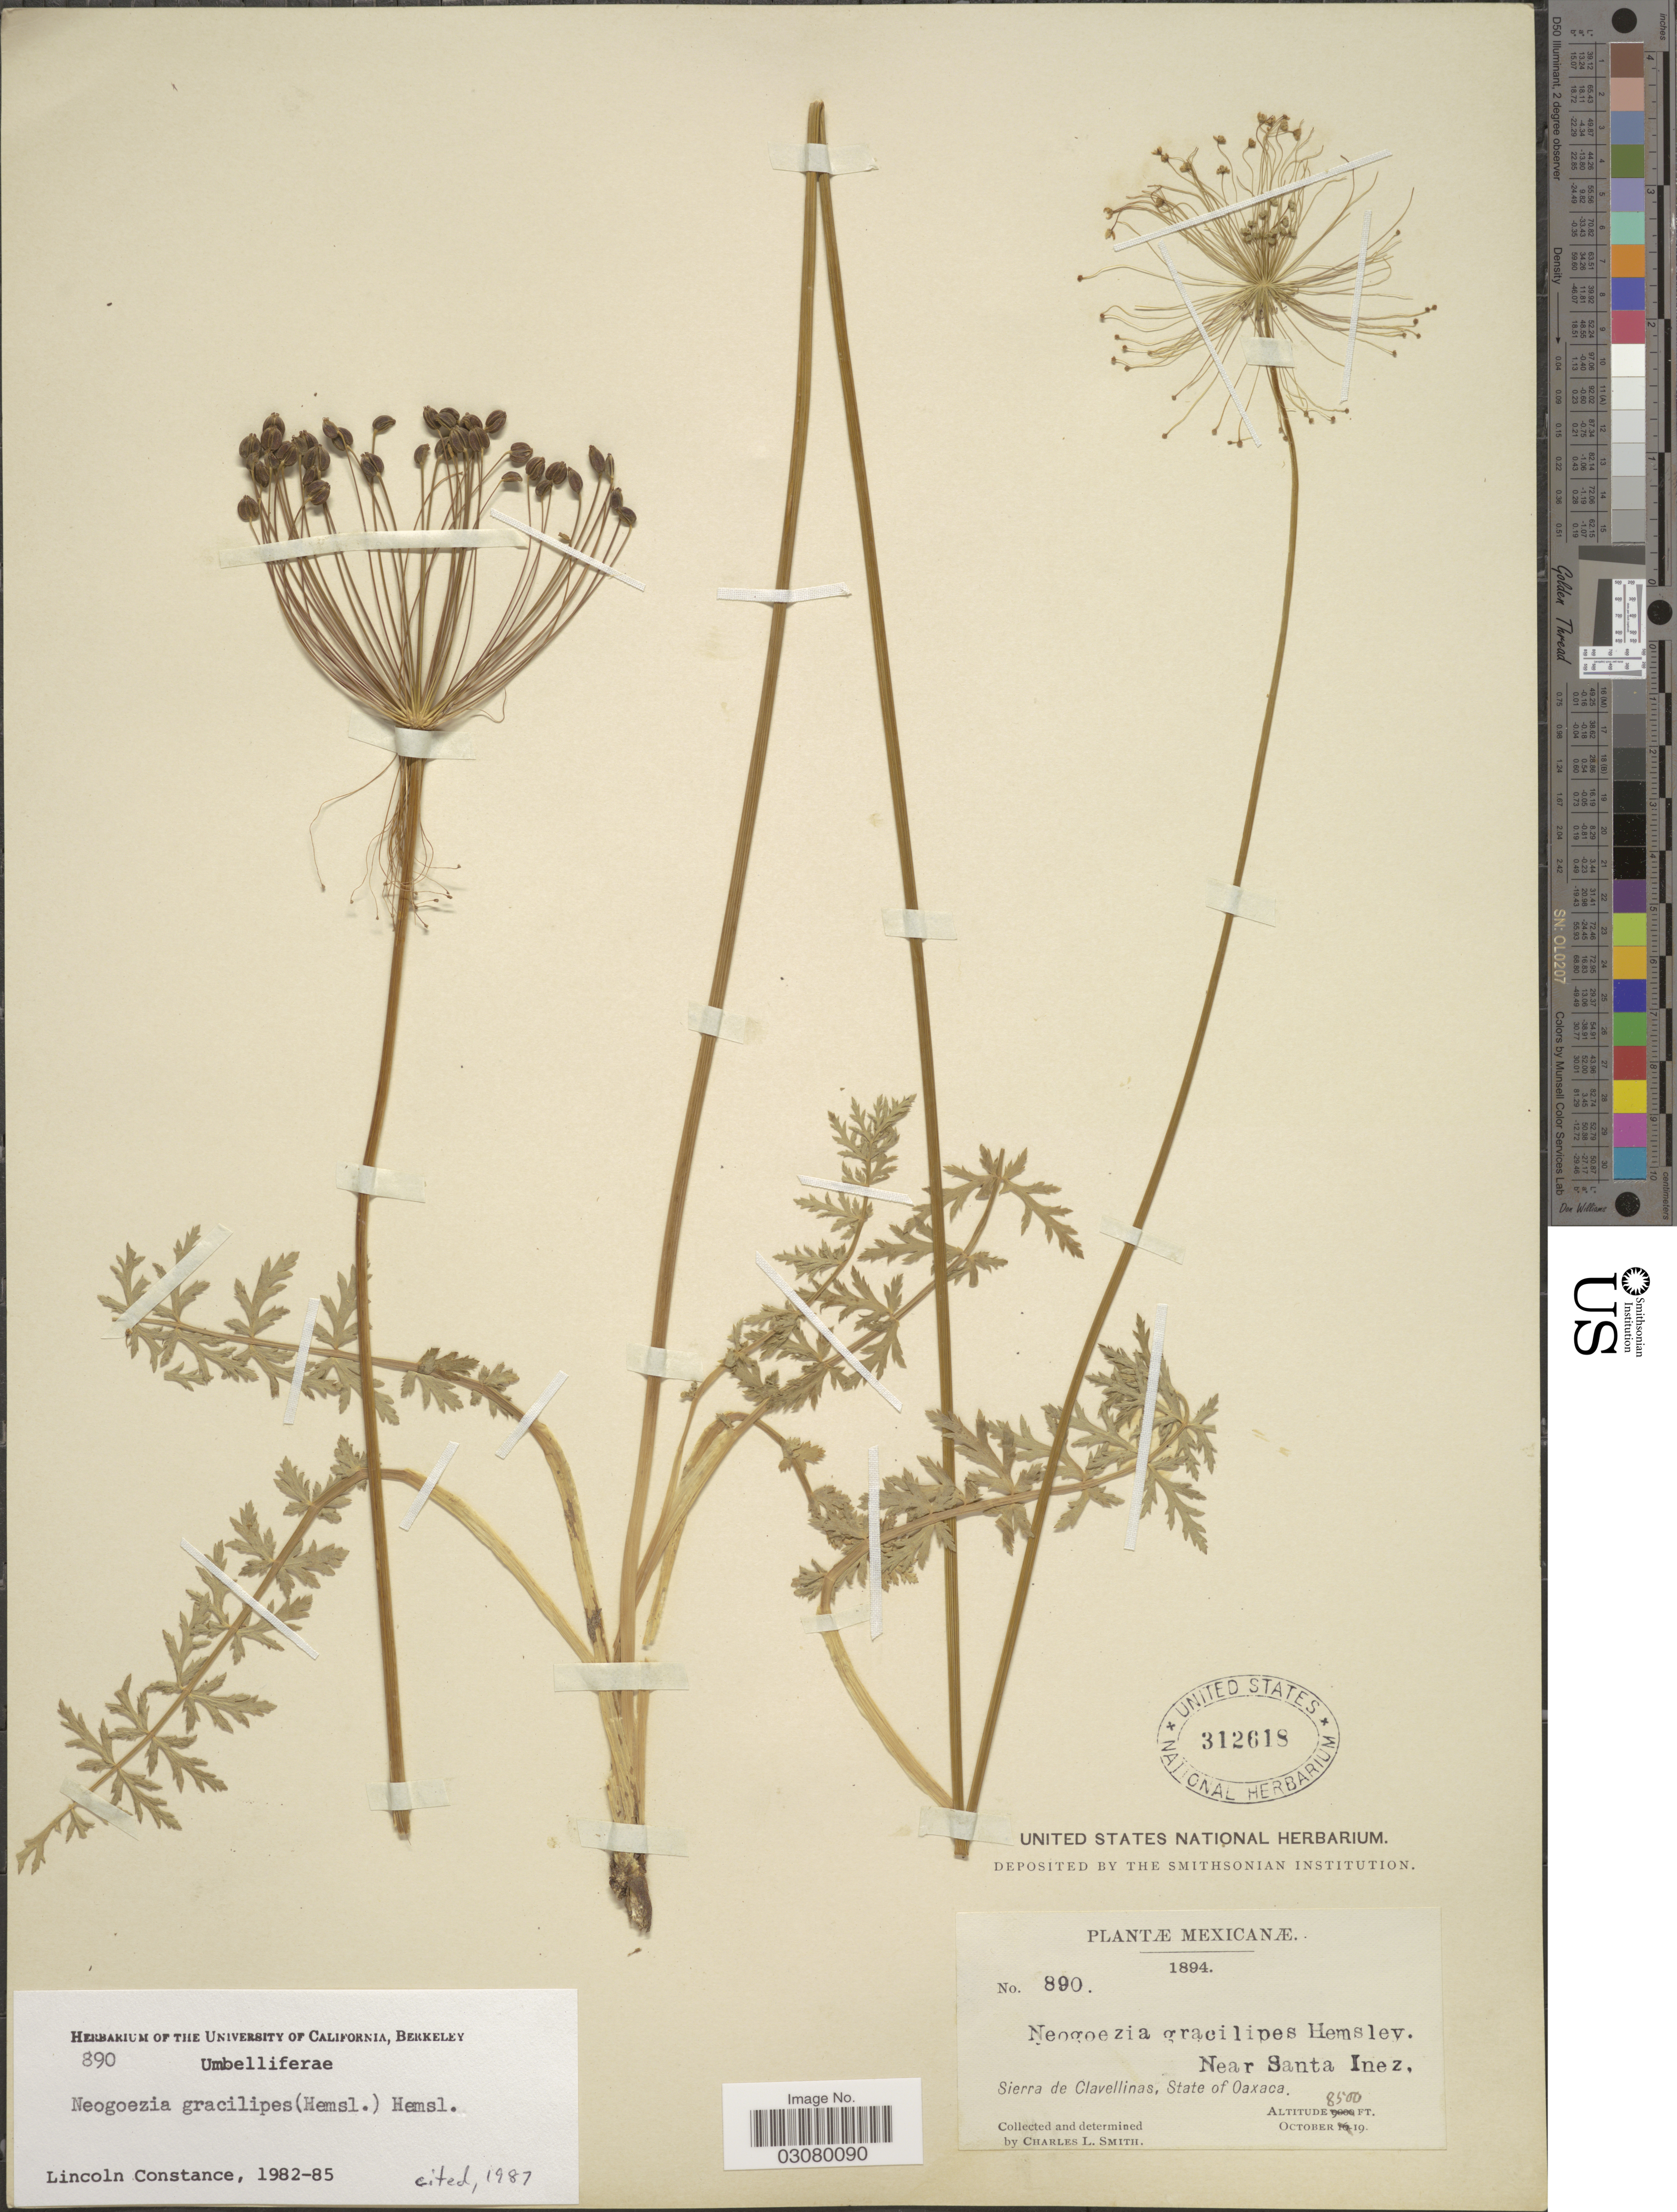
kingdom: Plantae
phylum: Tracheophyta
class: Magnoliopsida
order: Apiales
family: Apiaceae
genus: Neogoezia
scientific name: Neogoezia gracilipes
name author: (Hemsl.) Hemsl.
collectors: C. L. Smith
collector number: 890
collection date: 1894-10-19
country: Mexico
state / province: Oaxaca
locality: Near Santa Inez. Sierra de Clavellinas.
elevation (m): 2591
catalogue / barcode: US 312618